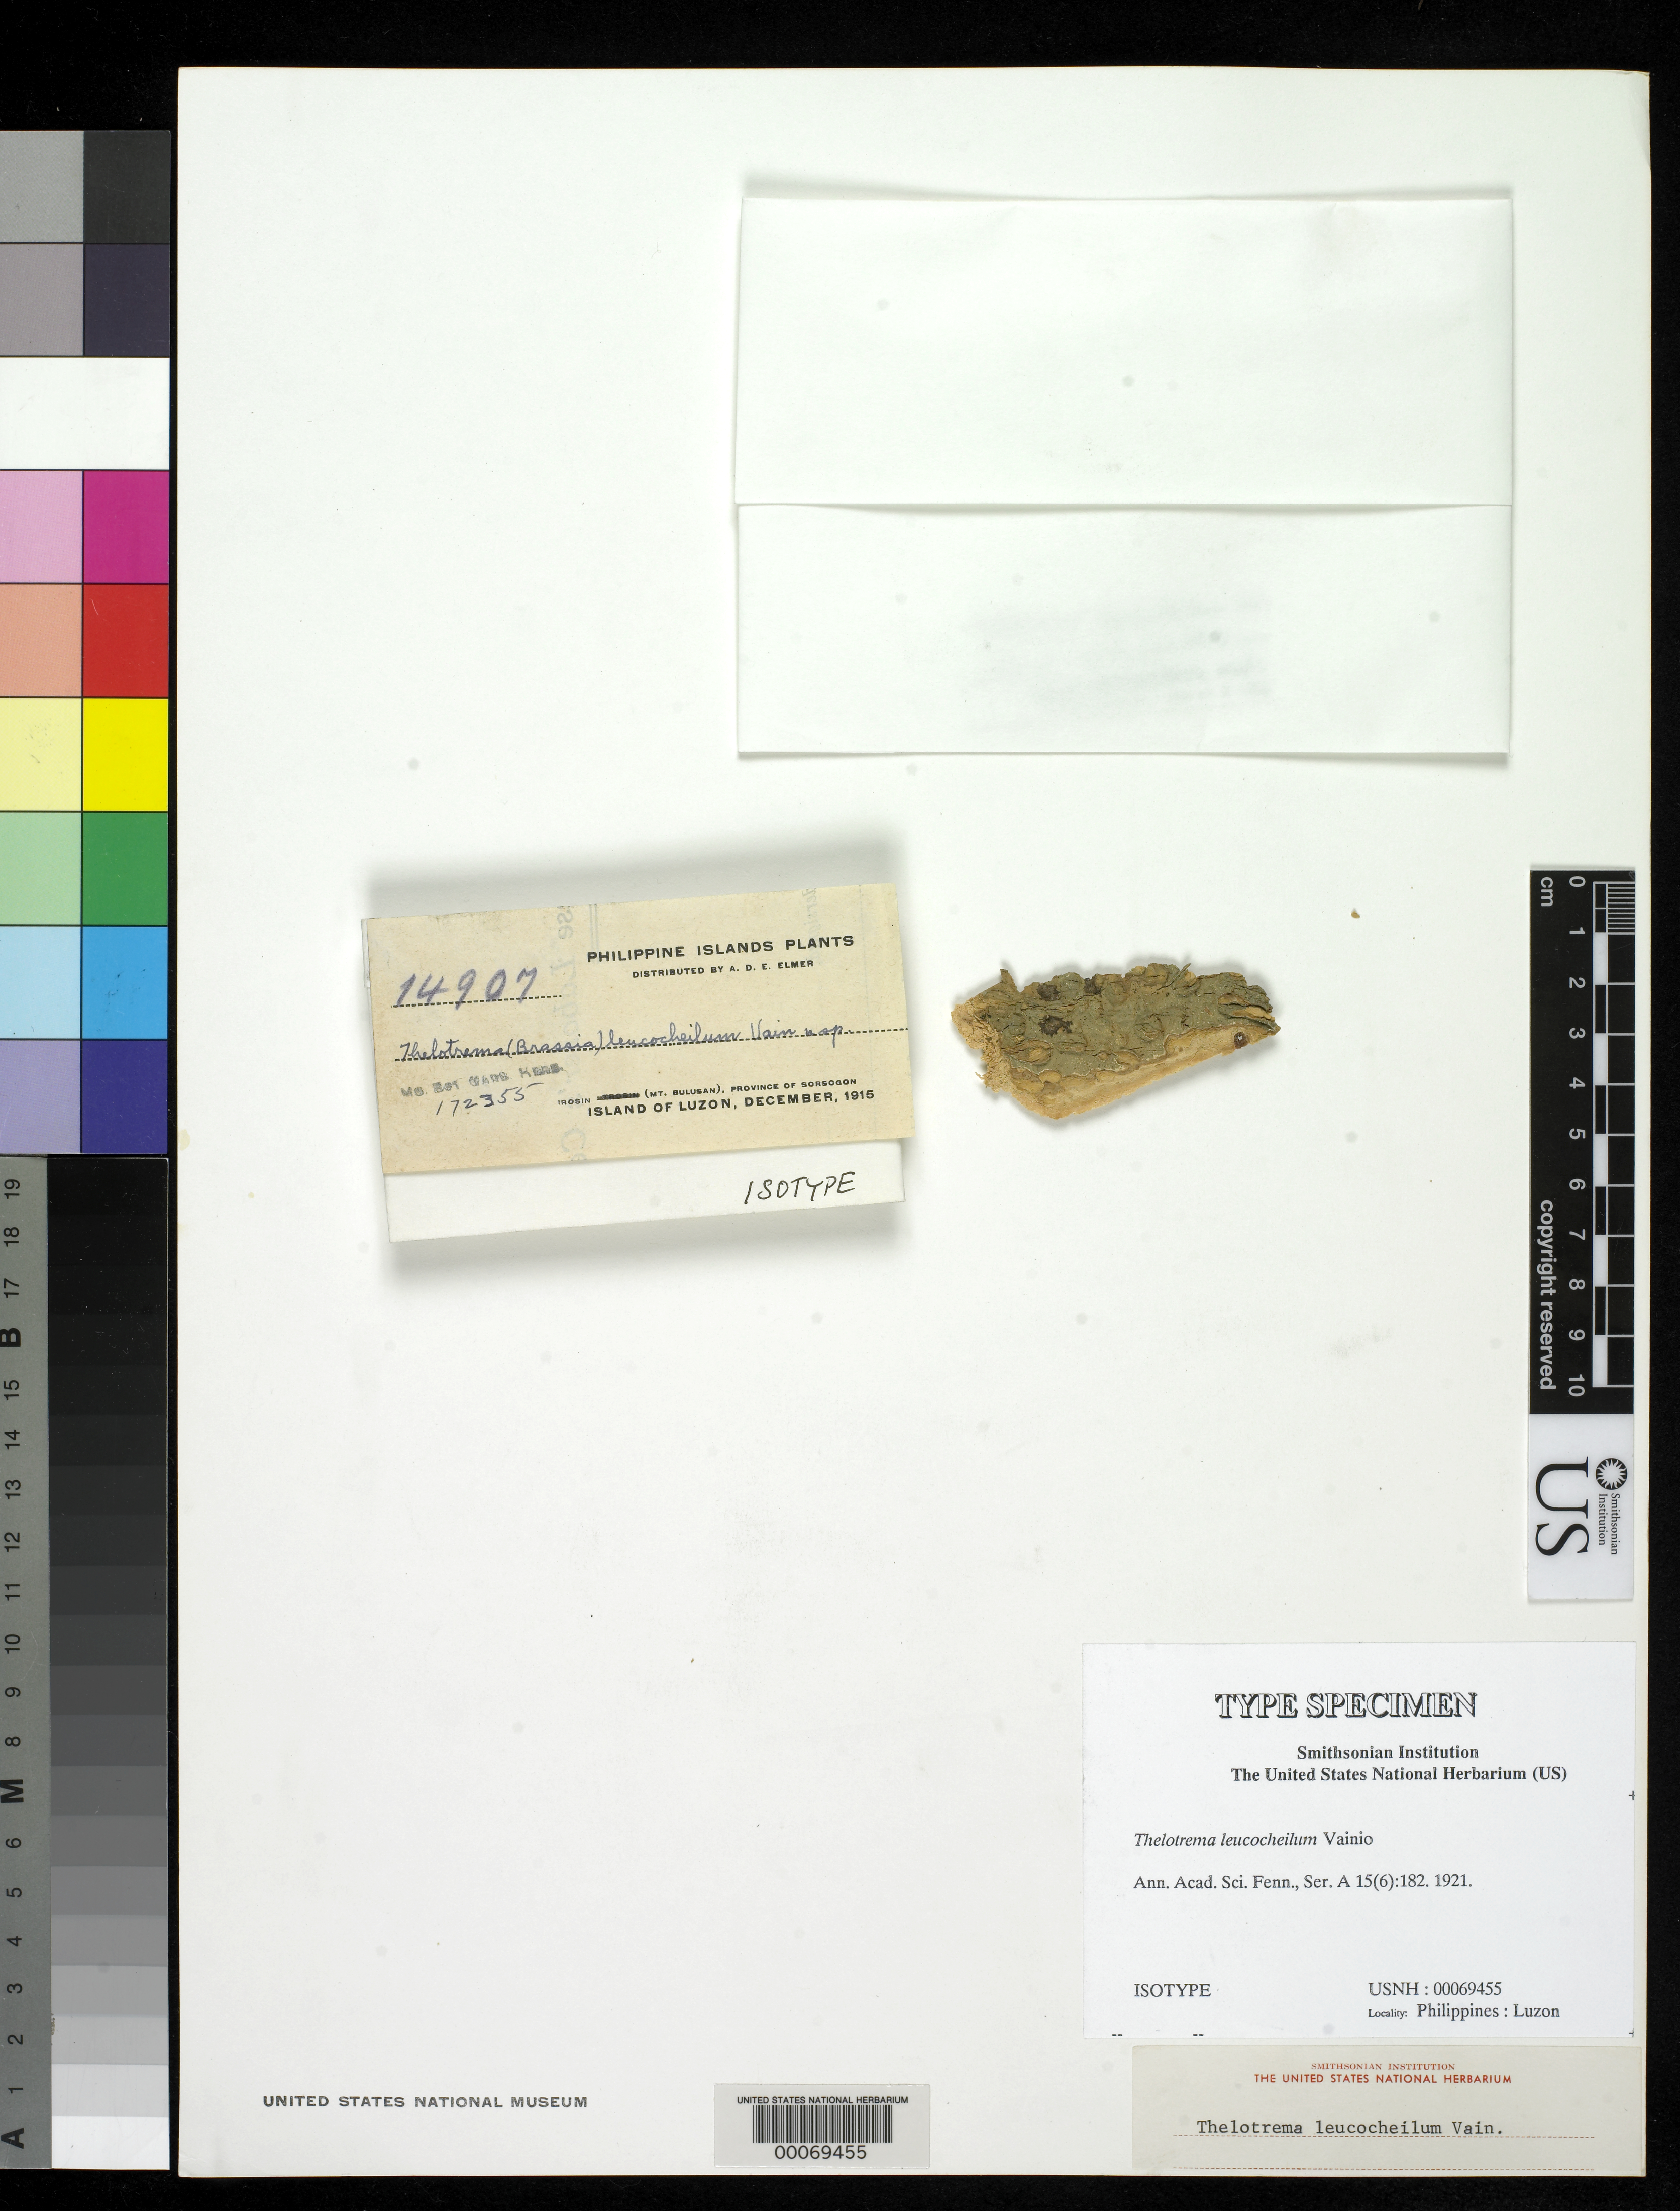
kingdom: Fungi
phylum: Ascomycota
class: Lecanoromycetes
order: Ostropales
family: Graphidaceae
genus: Thelotrema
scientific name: Thelotrema leucocheilum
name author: Vain.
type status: Isotype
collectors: A. D. E. Elmer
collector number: Bur. Sci. 14907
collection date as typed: Dec 1915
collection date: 1915-12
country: Philippines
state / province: Bicol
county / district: Sorsogon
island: Luzon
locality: Irosin (Mt. Bulusan), Province of Sorsogon, Island of Luzon